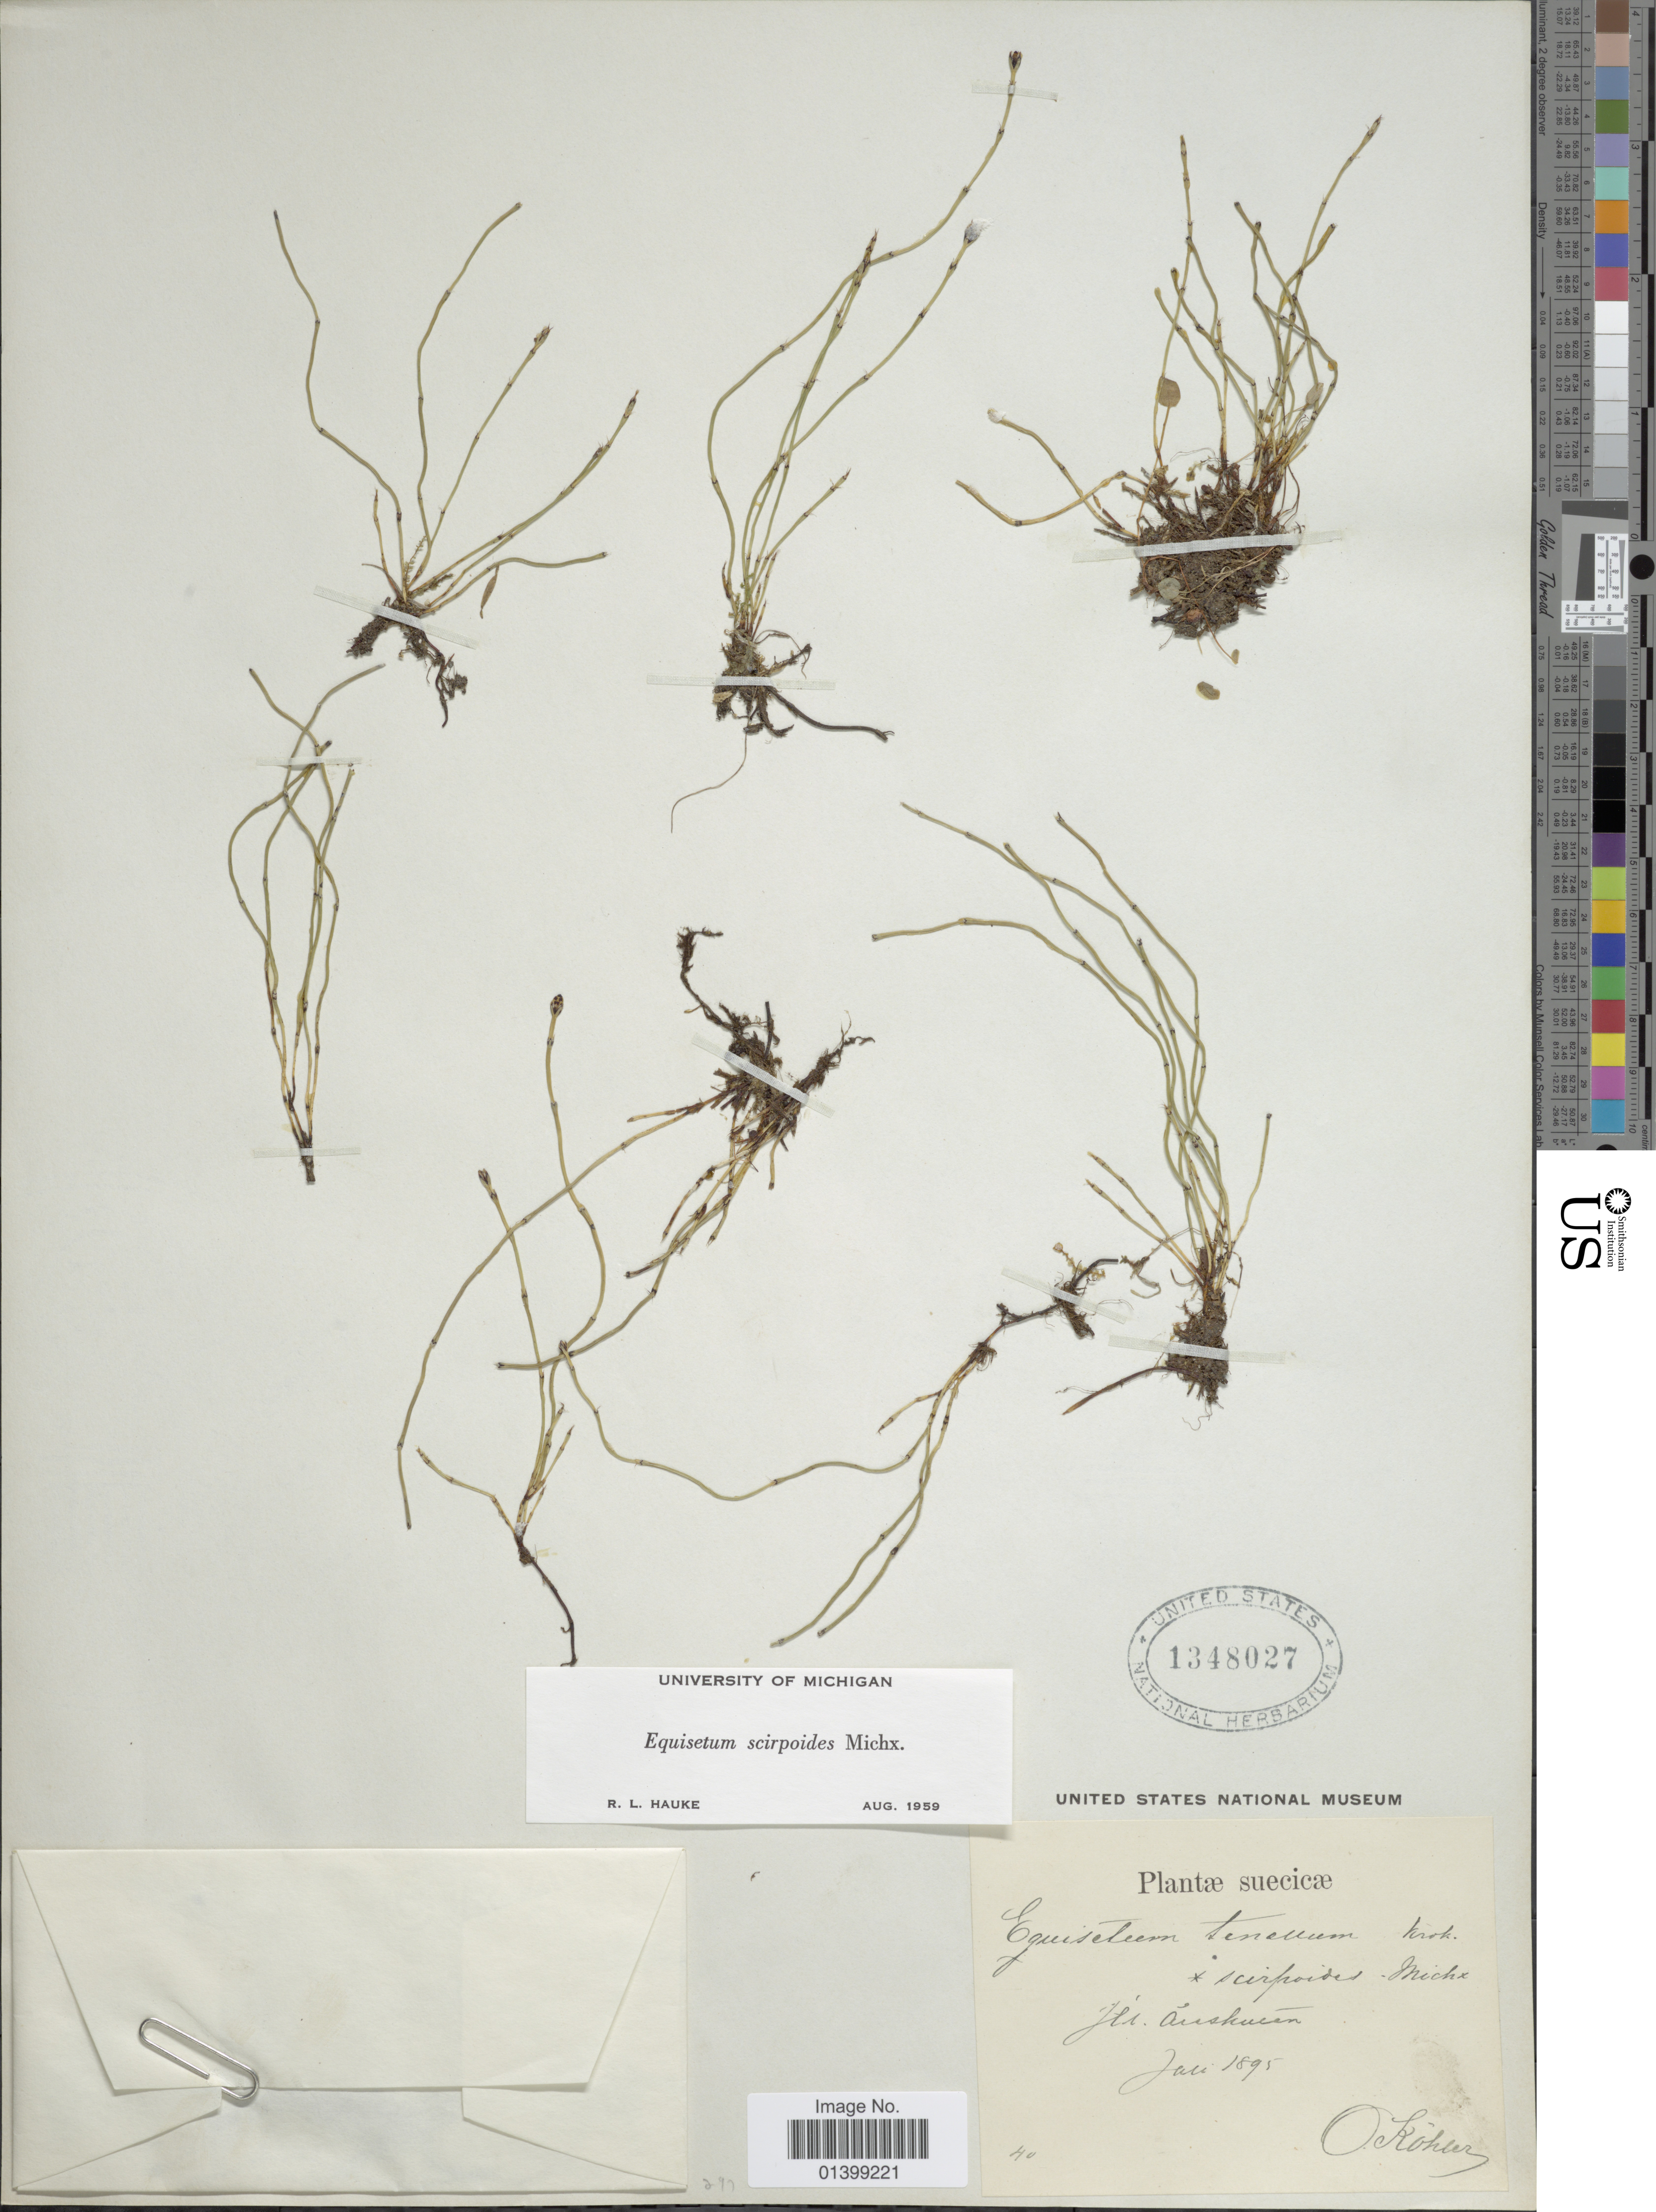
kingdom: Plantae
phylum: Tracheophyta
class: Polypodiopsida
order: Equisetales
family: Equisetaceae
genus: Equisetum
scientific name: Equisetum scirpoides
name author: Michx.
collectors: O. Köhler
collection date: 1895-01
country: Sweden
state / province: Jämtland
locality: Årekutan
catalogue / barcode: US 1348027